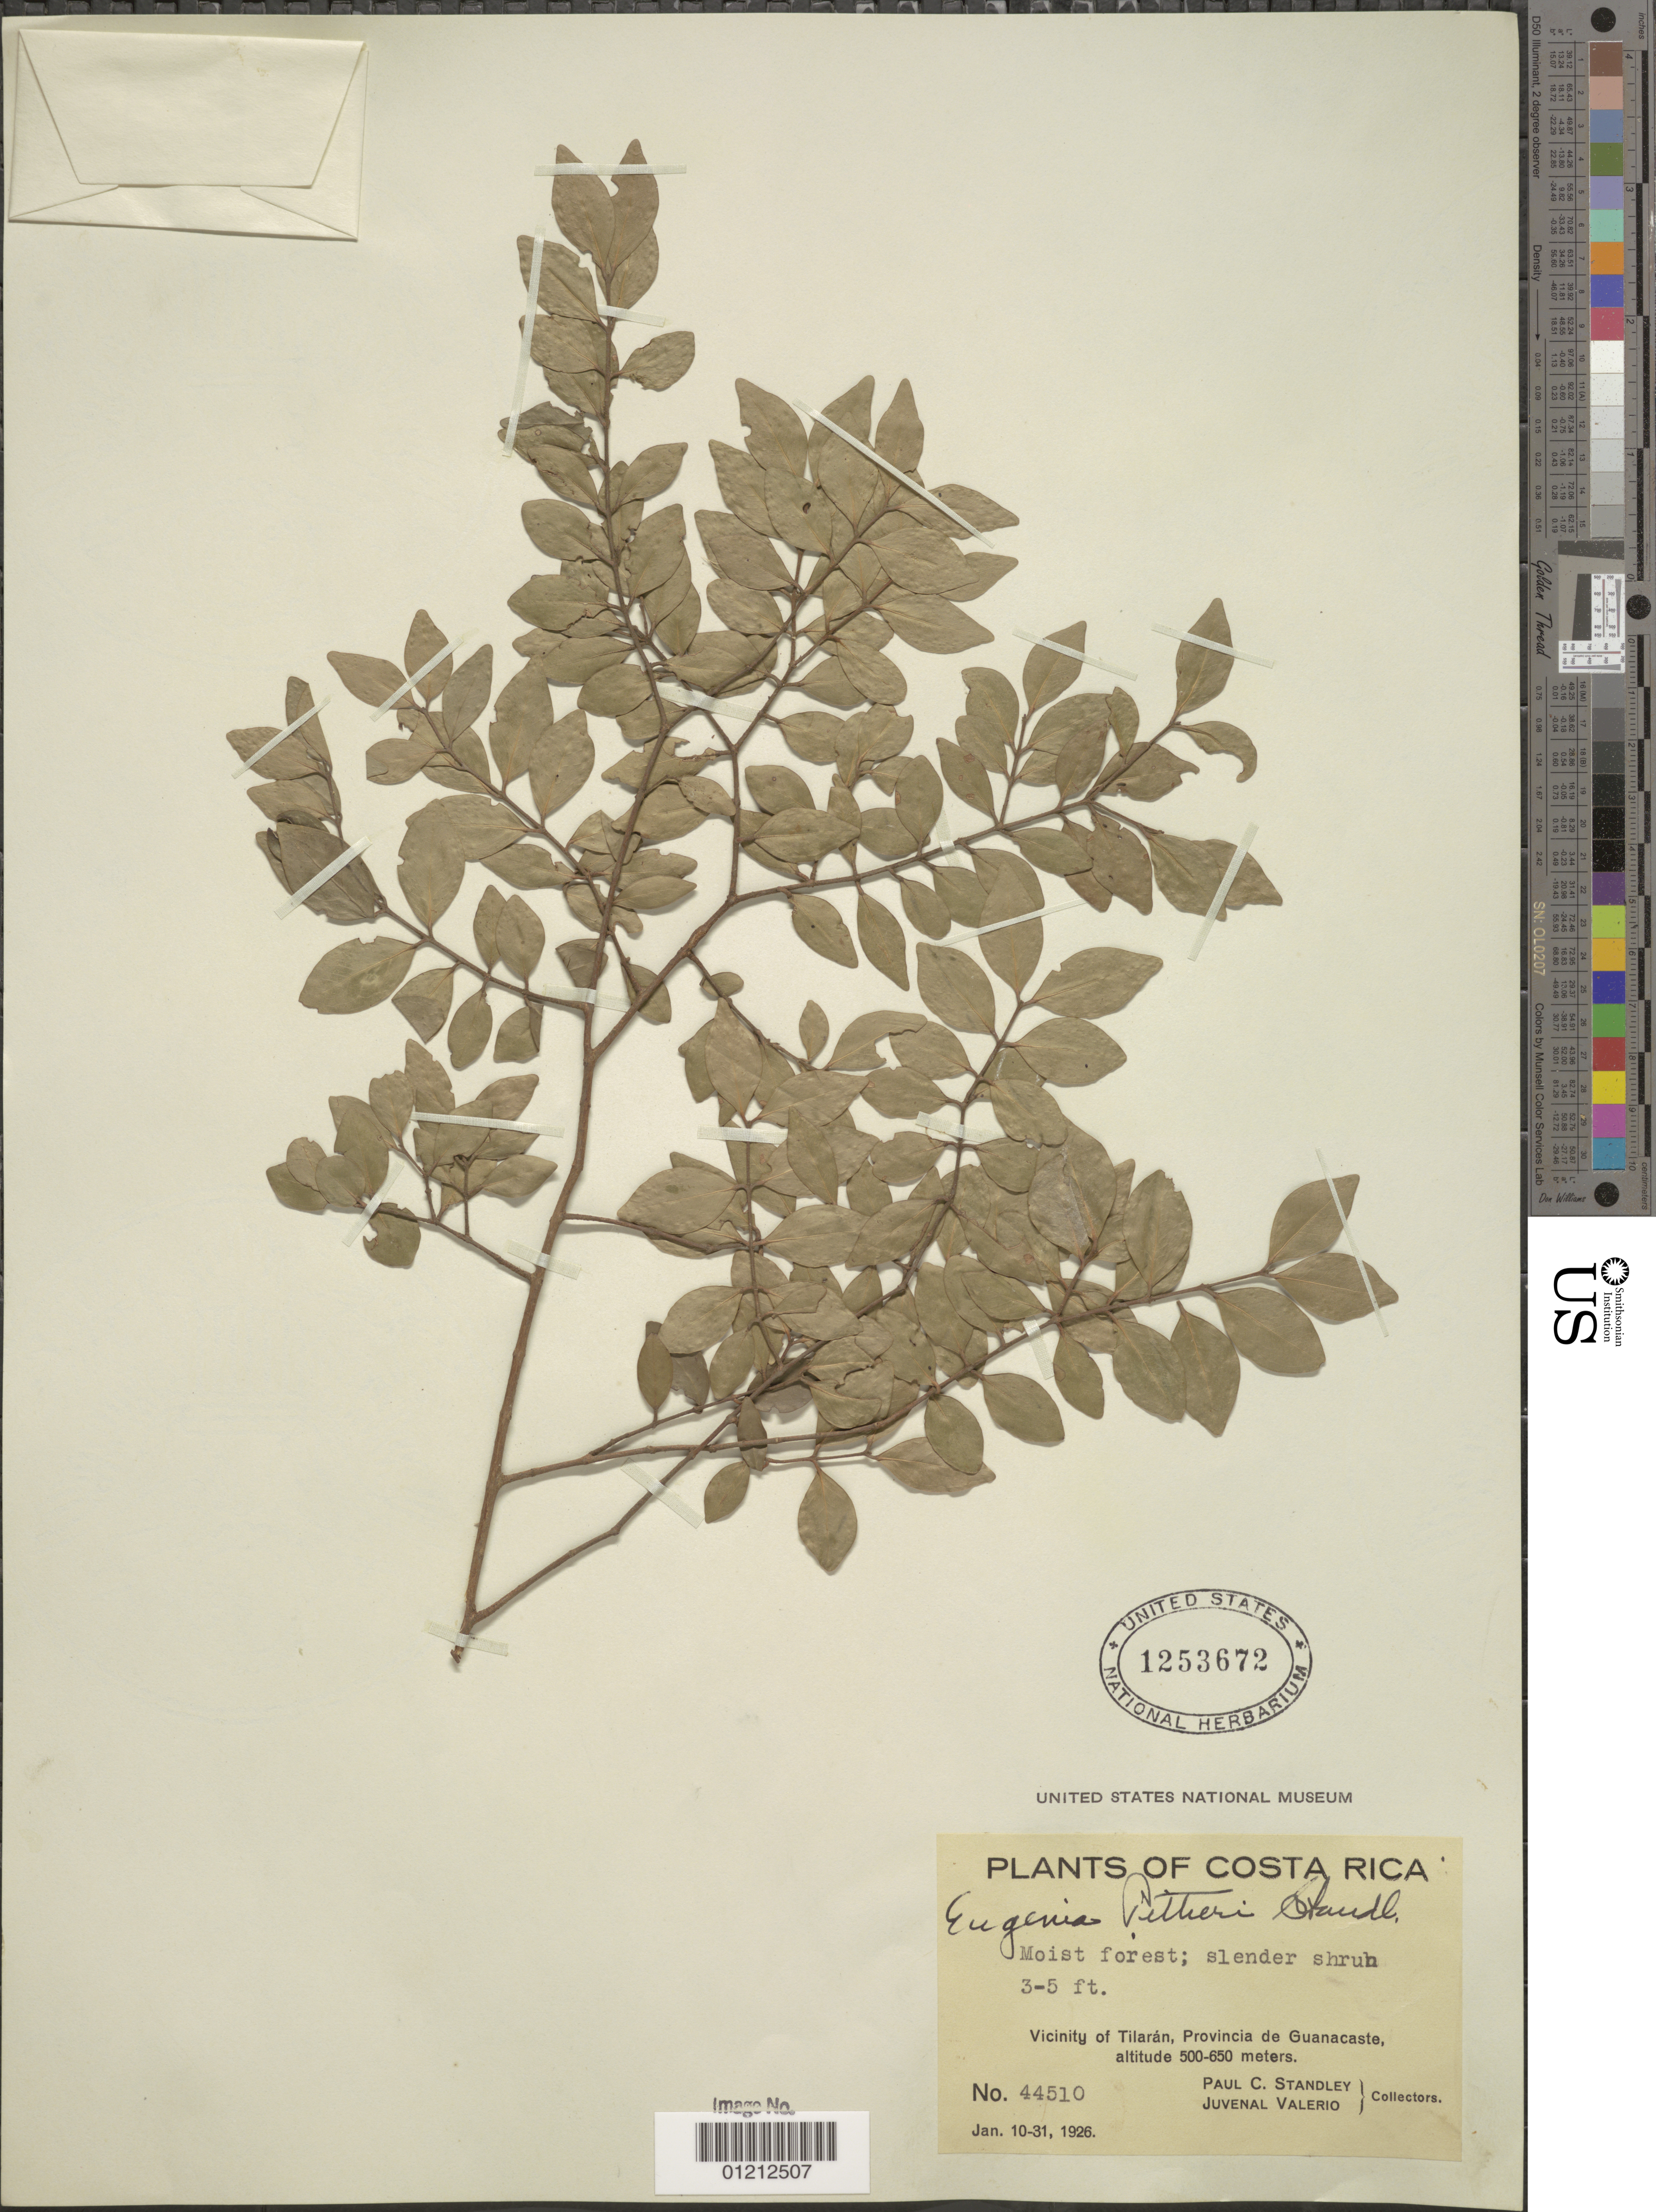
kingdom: Plantae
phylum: Tracheophyta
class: Magnoliopsida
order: Myrtales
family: Myrtaceae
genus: Eugenia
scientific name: Eugenia pittieri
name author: Standl.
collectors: P. C. Standley & J. Valerio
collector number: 44510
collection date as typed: Jan. 10-31, 1926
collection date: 1926-01-10/1926-01-31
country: Costa Rica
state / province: Guanacaste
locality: Vicinity of Tilarán, Provincia de Guanacaste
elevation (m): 500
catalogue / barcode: US 1253672